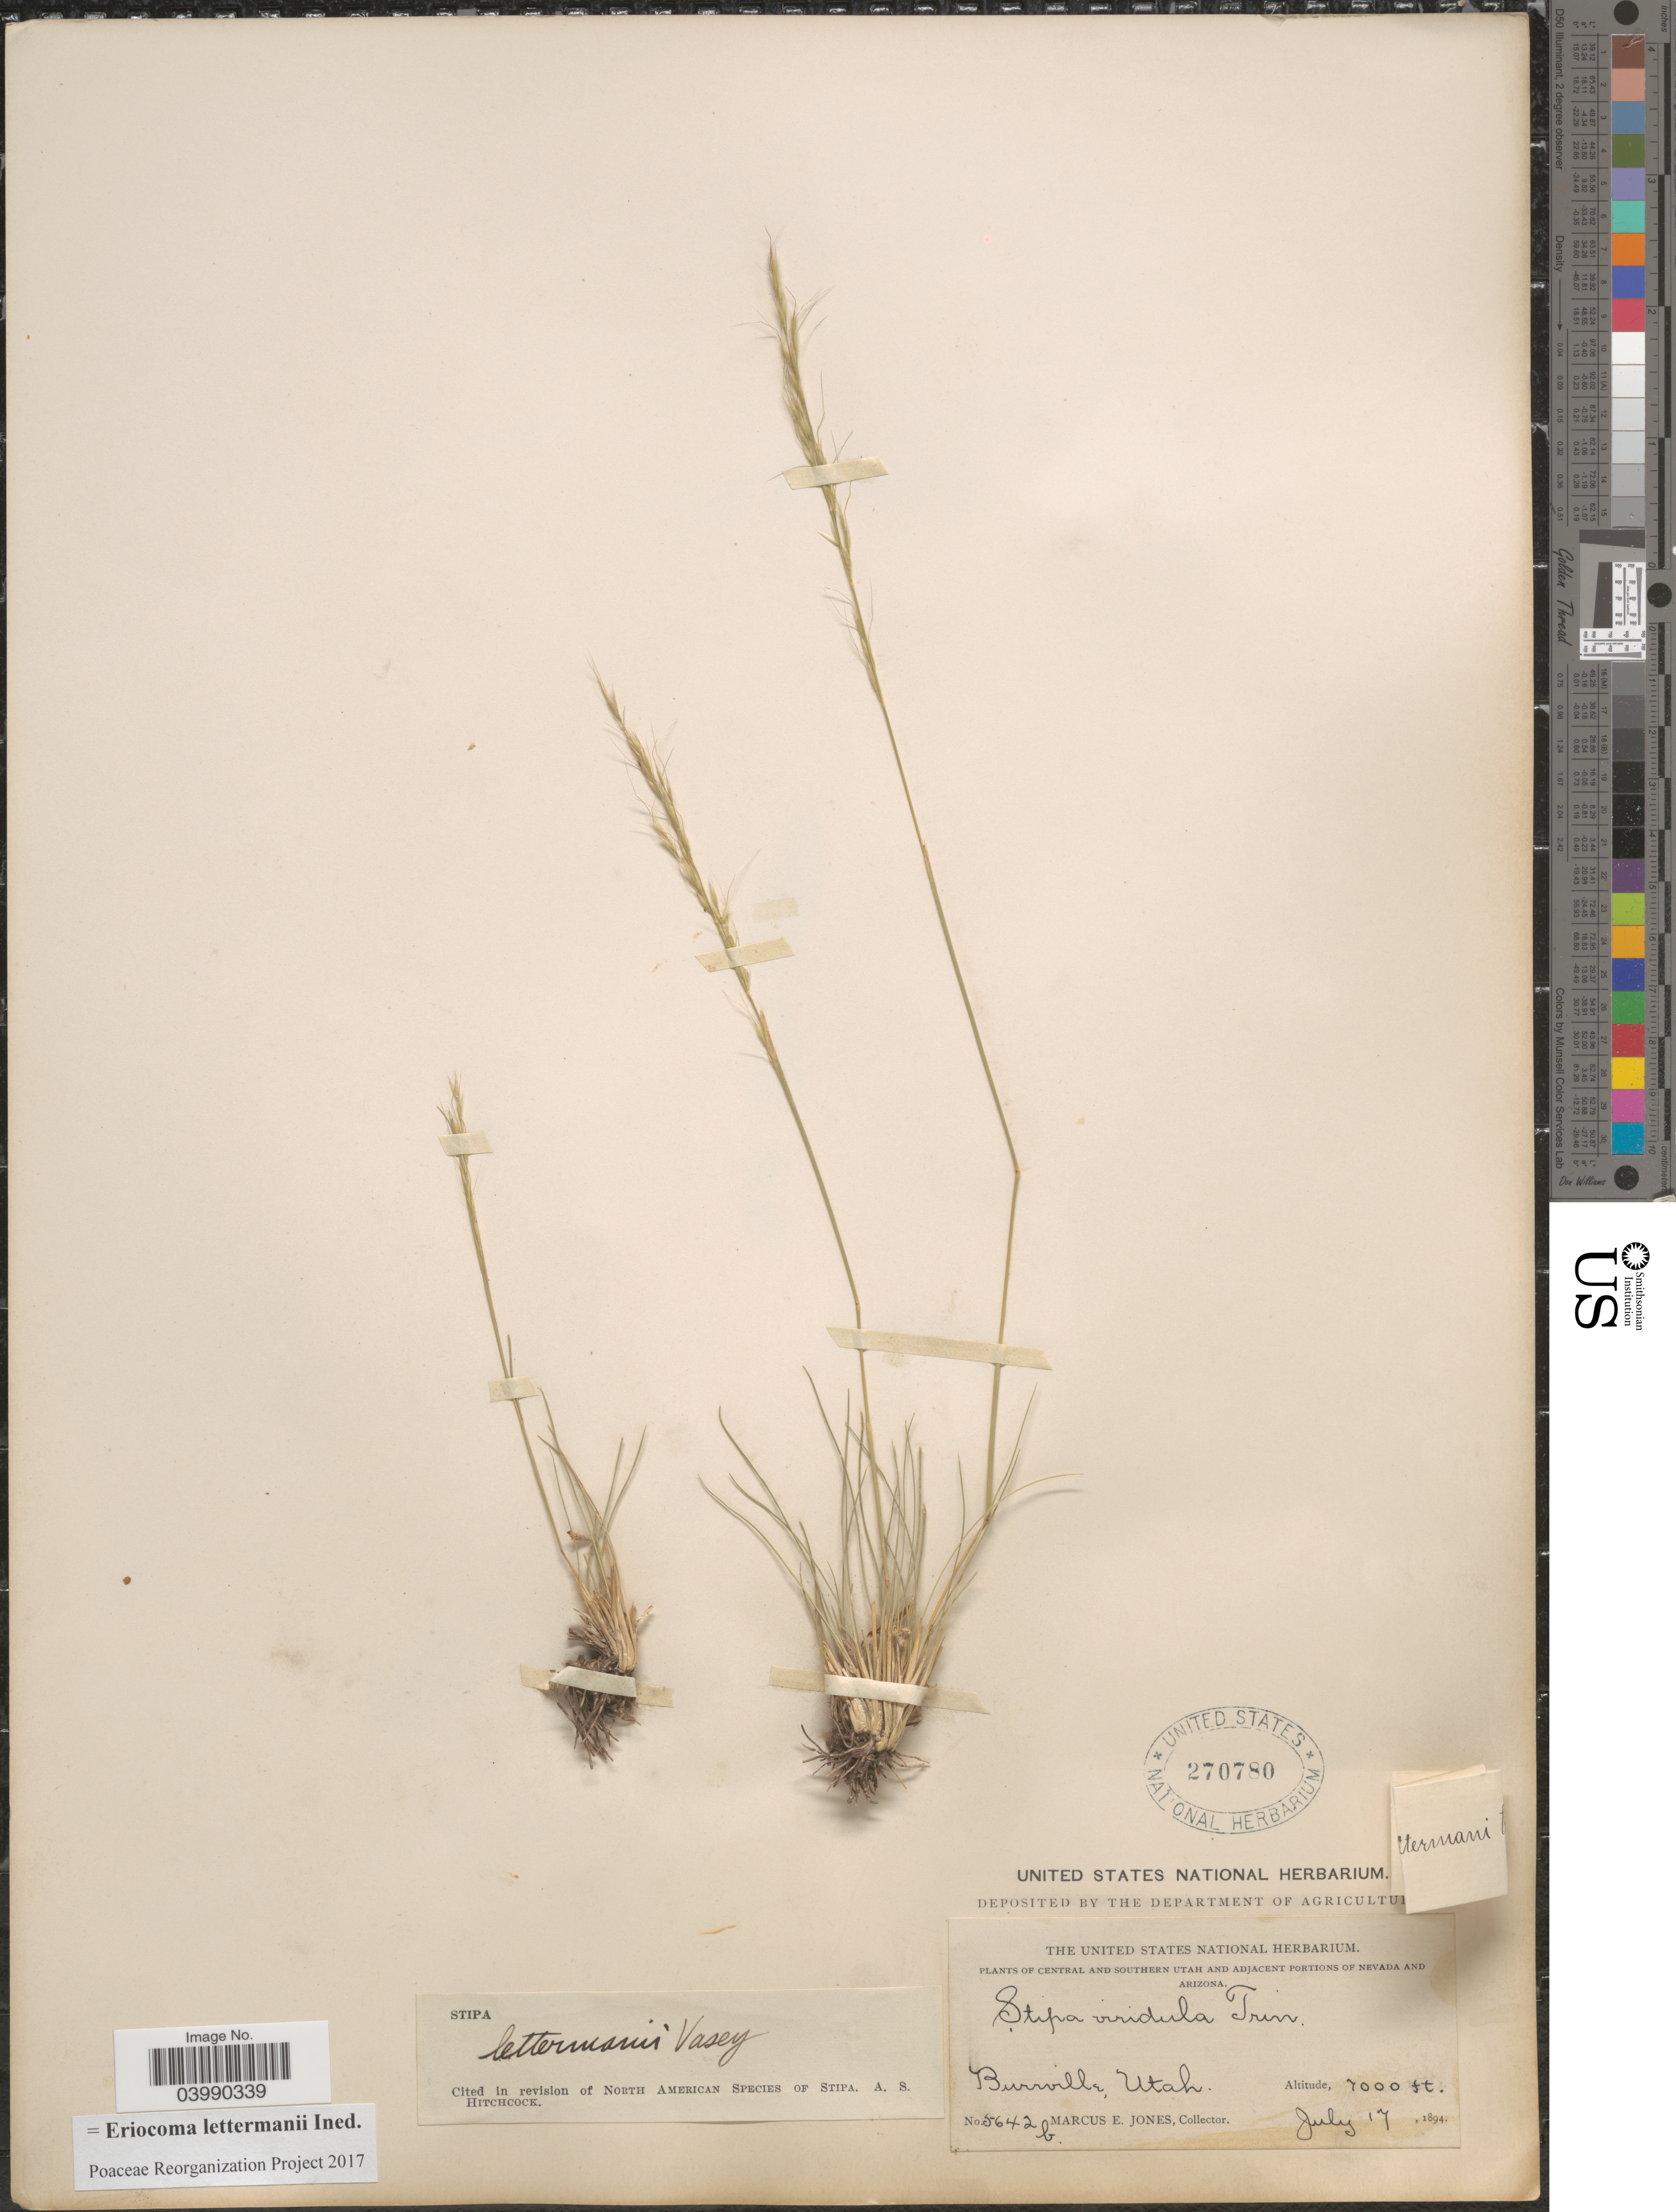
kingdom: Plantae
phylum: Tracheophyta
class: Liliopsida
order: Poales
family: Poaceae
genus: Eriocoma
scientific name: Eriocoma lettermanii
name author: (Vasey) Romasch.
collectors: M. E. Jones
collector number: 5642b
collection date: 1894-07-17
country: United States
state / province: Utah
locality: Central and Southern Utah. Burrville.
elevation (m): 2134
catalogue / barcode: US 270780